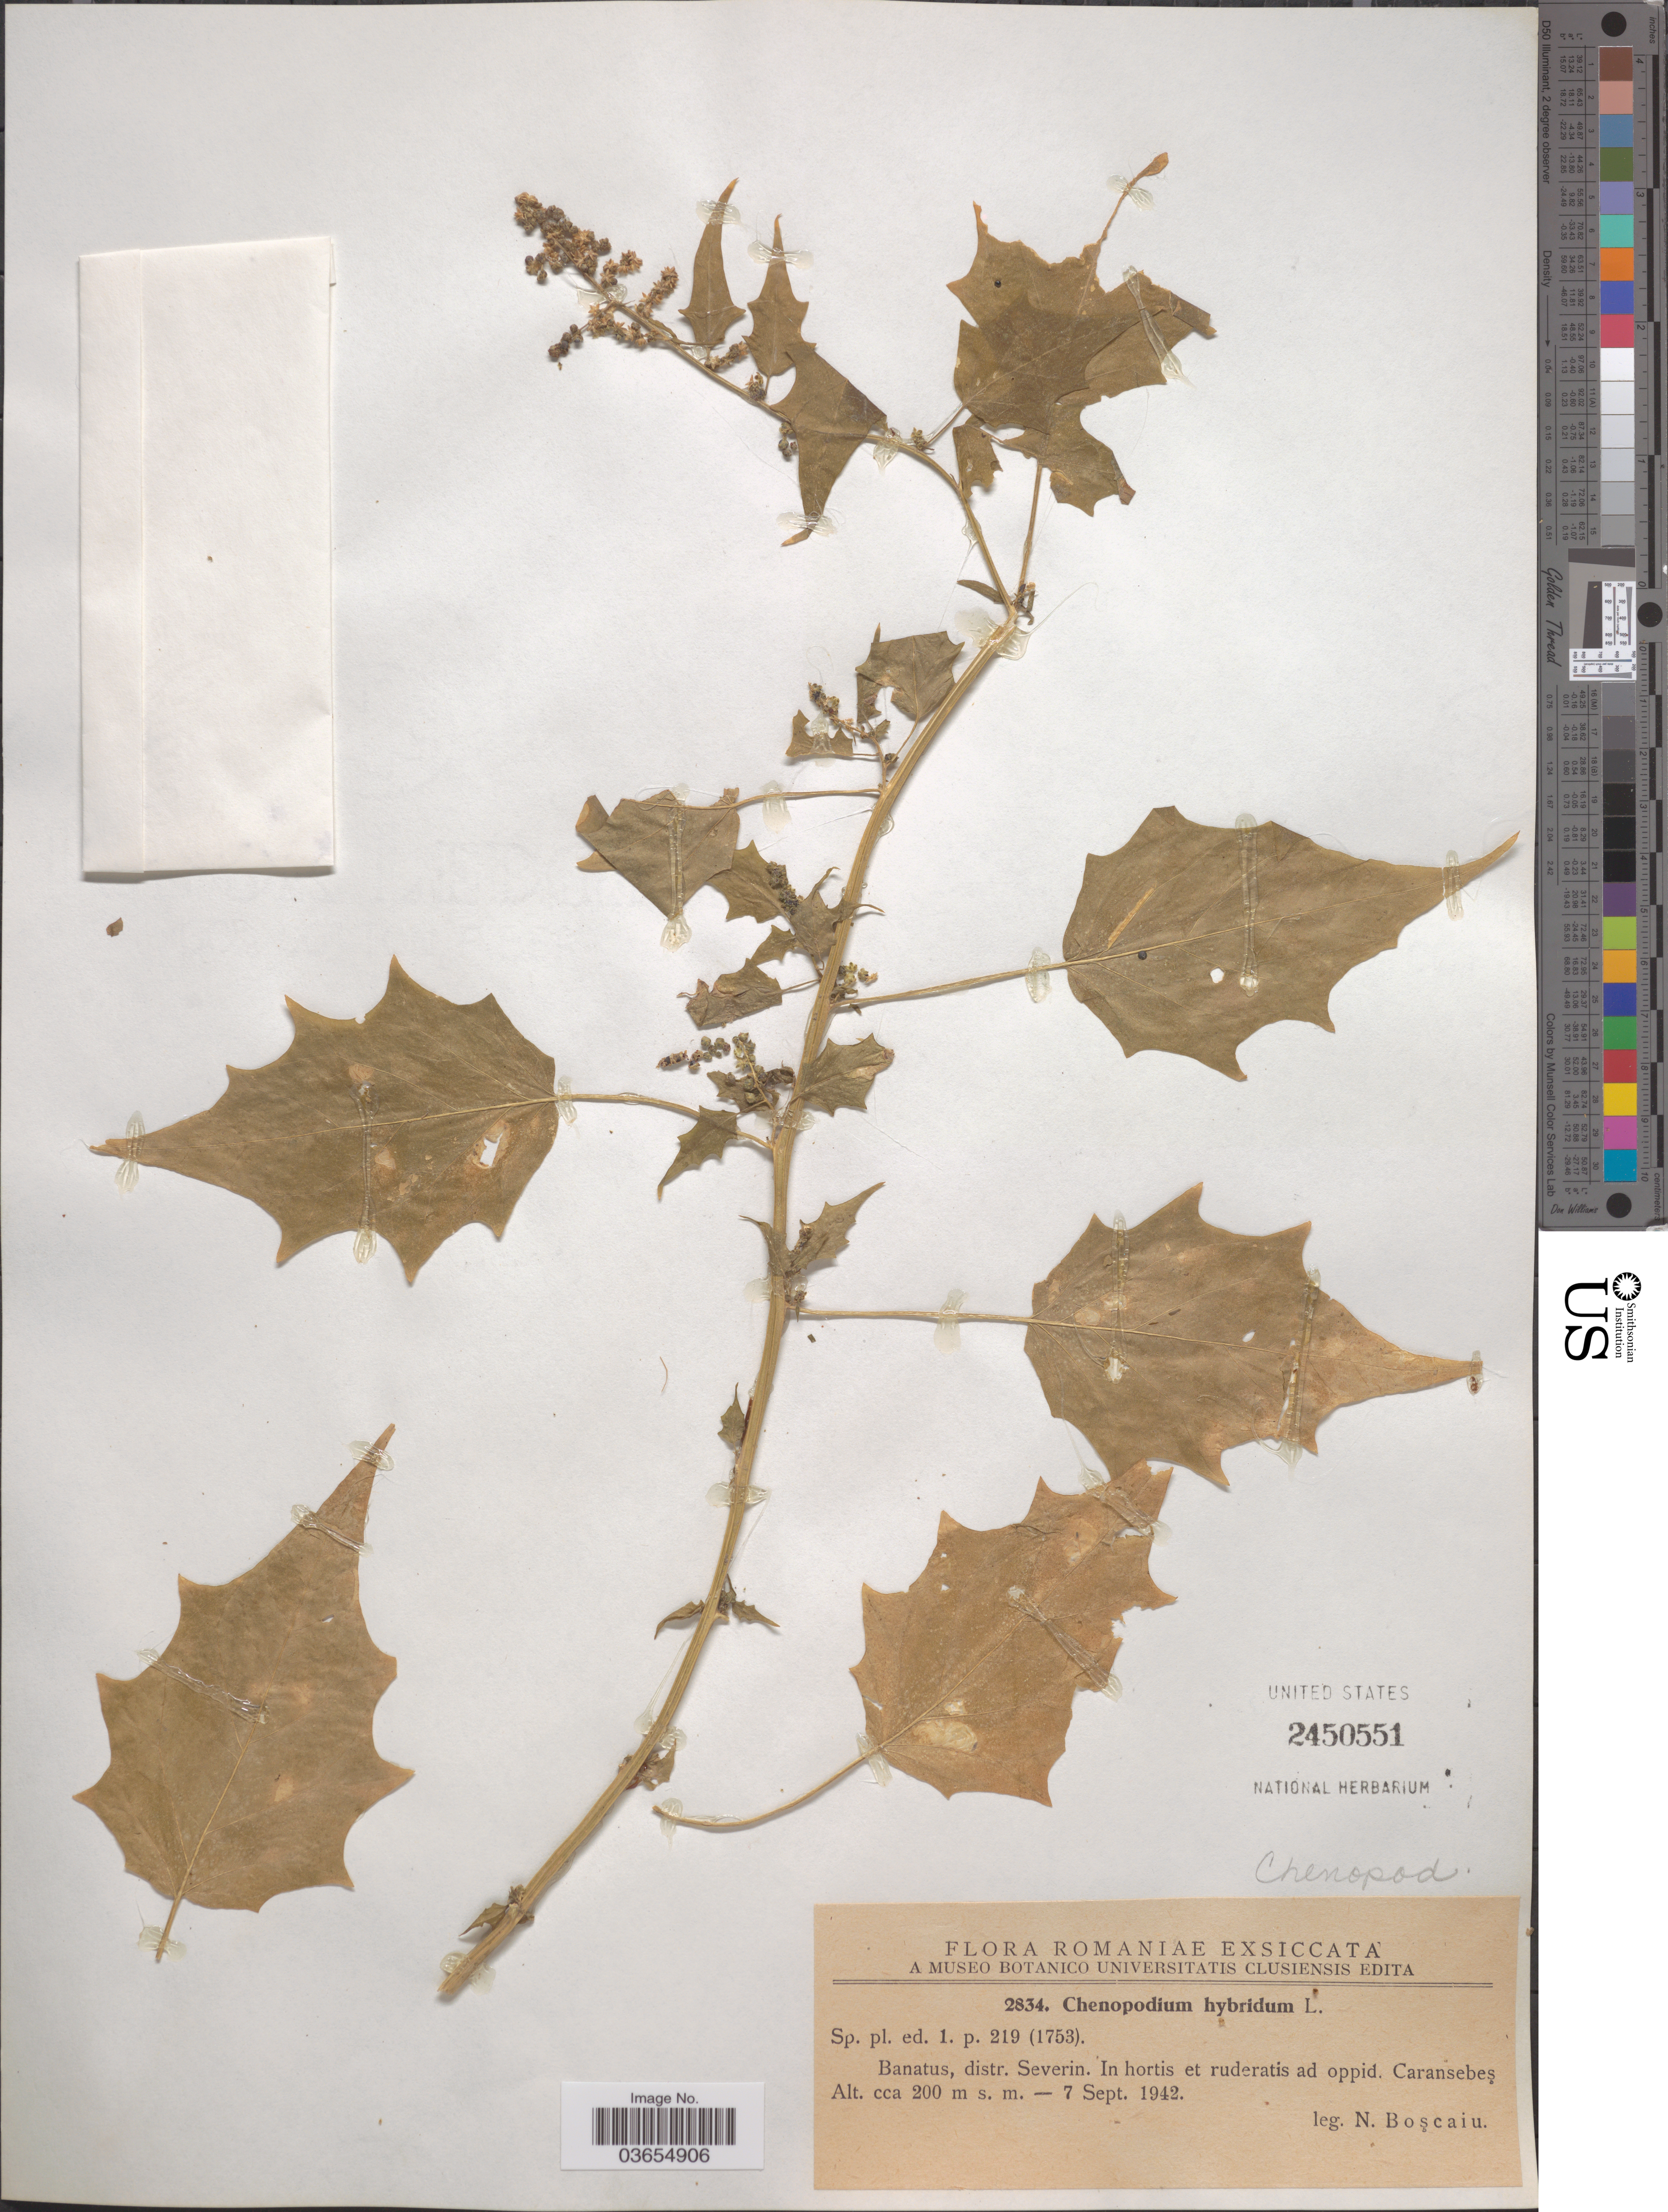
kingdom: Plantae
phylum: Tracheophyta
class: Magnoliopsida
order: Caryophyllales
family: Amaranthaceae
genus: Chenopodium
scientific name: Chenopodium hybridum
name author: L.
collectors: Boscaiu, N.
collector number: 2834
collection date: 1942-09-07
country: Romania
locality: Banatus, distr. Severin. In hortis et ruderatis ad oppid. Caransebes.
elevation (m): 200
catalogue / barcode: US 2450551